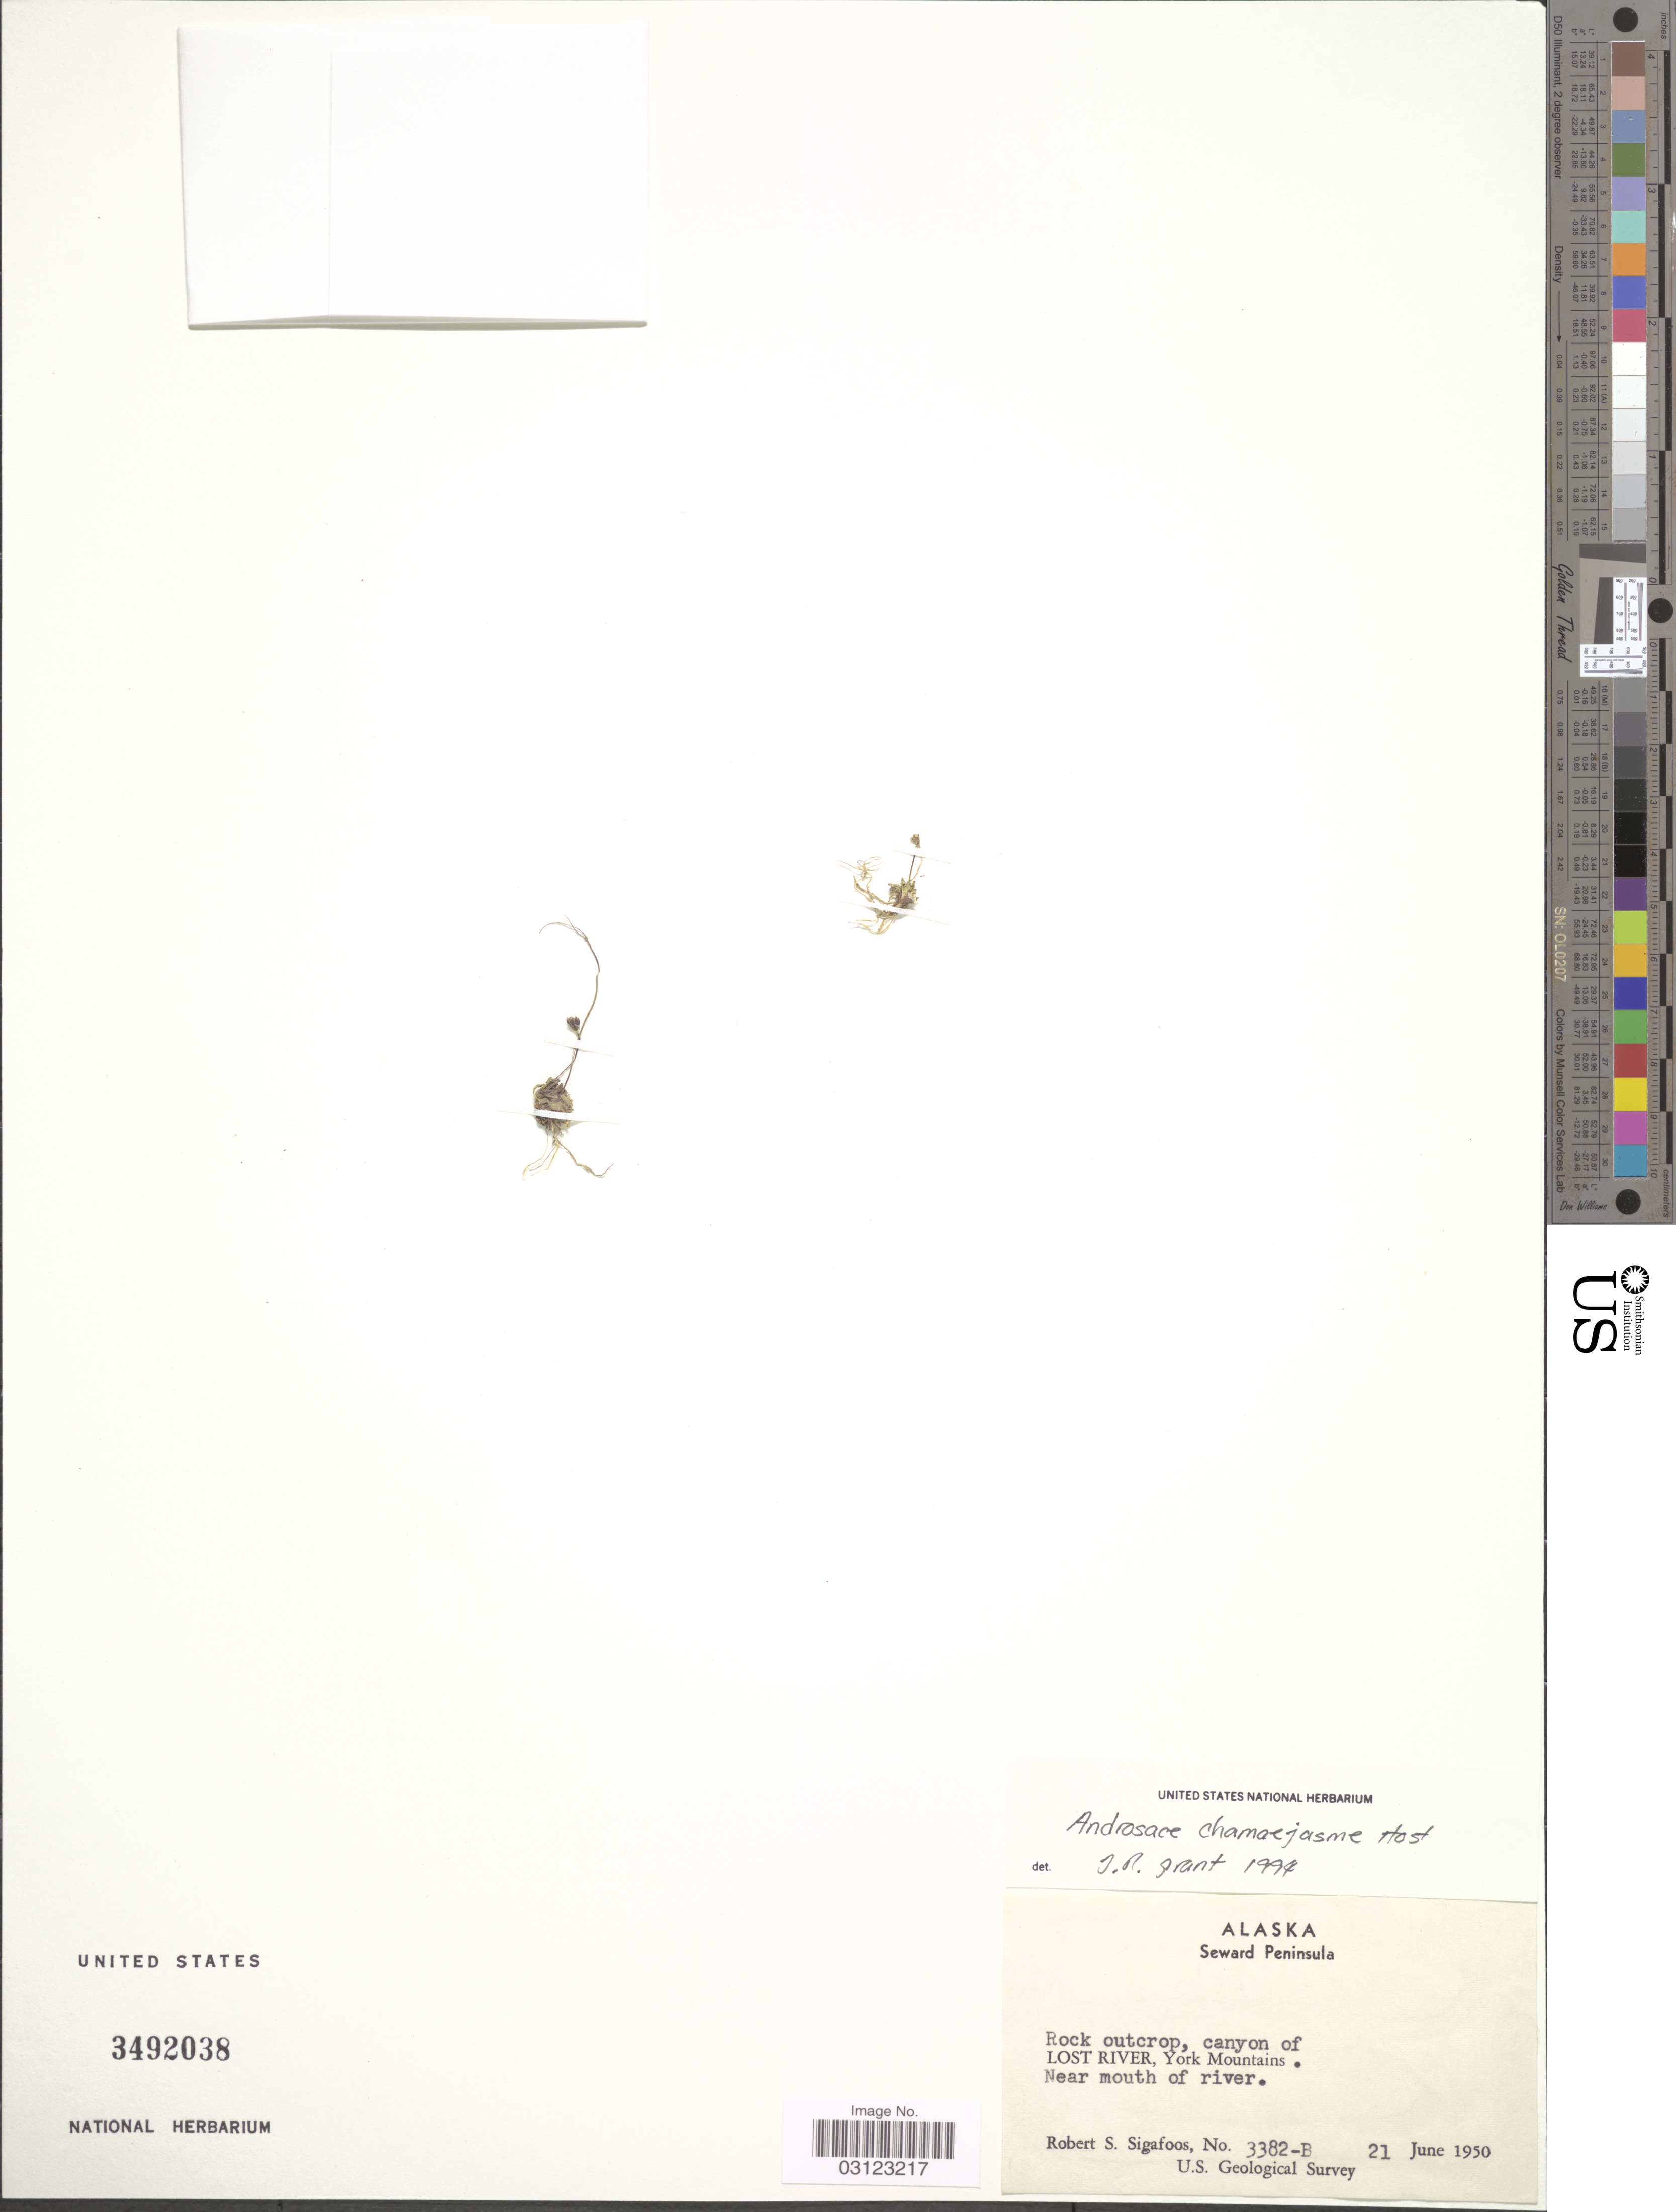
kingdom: Plantae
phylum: Tracheophyta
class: Magnoliopsida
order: Ericales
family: Primulaceae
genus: Androsace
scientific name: Androsace chamaejasme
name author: Wulfen ex Host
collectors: R. Sigafoos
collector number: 3382-B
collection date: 1950-06-21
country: United States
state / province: Alaska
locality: Seward Peninsula. Canyon of Lost River, York Mountains. Near mouth of river.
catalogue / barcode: US 3492038